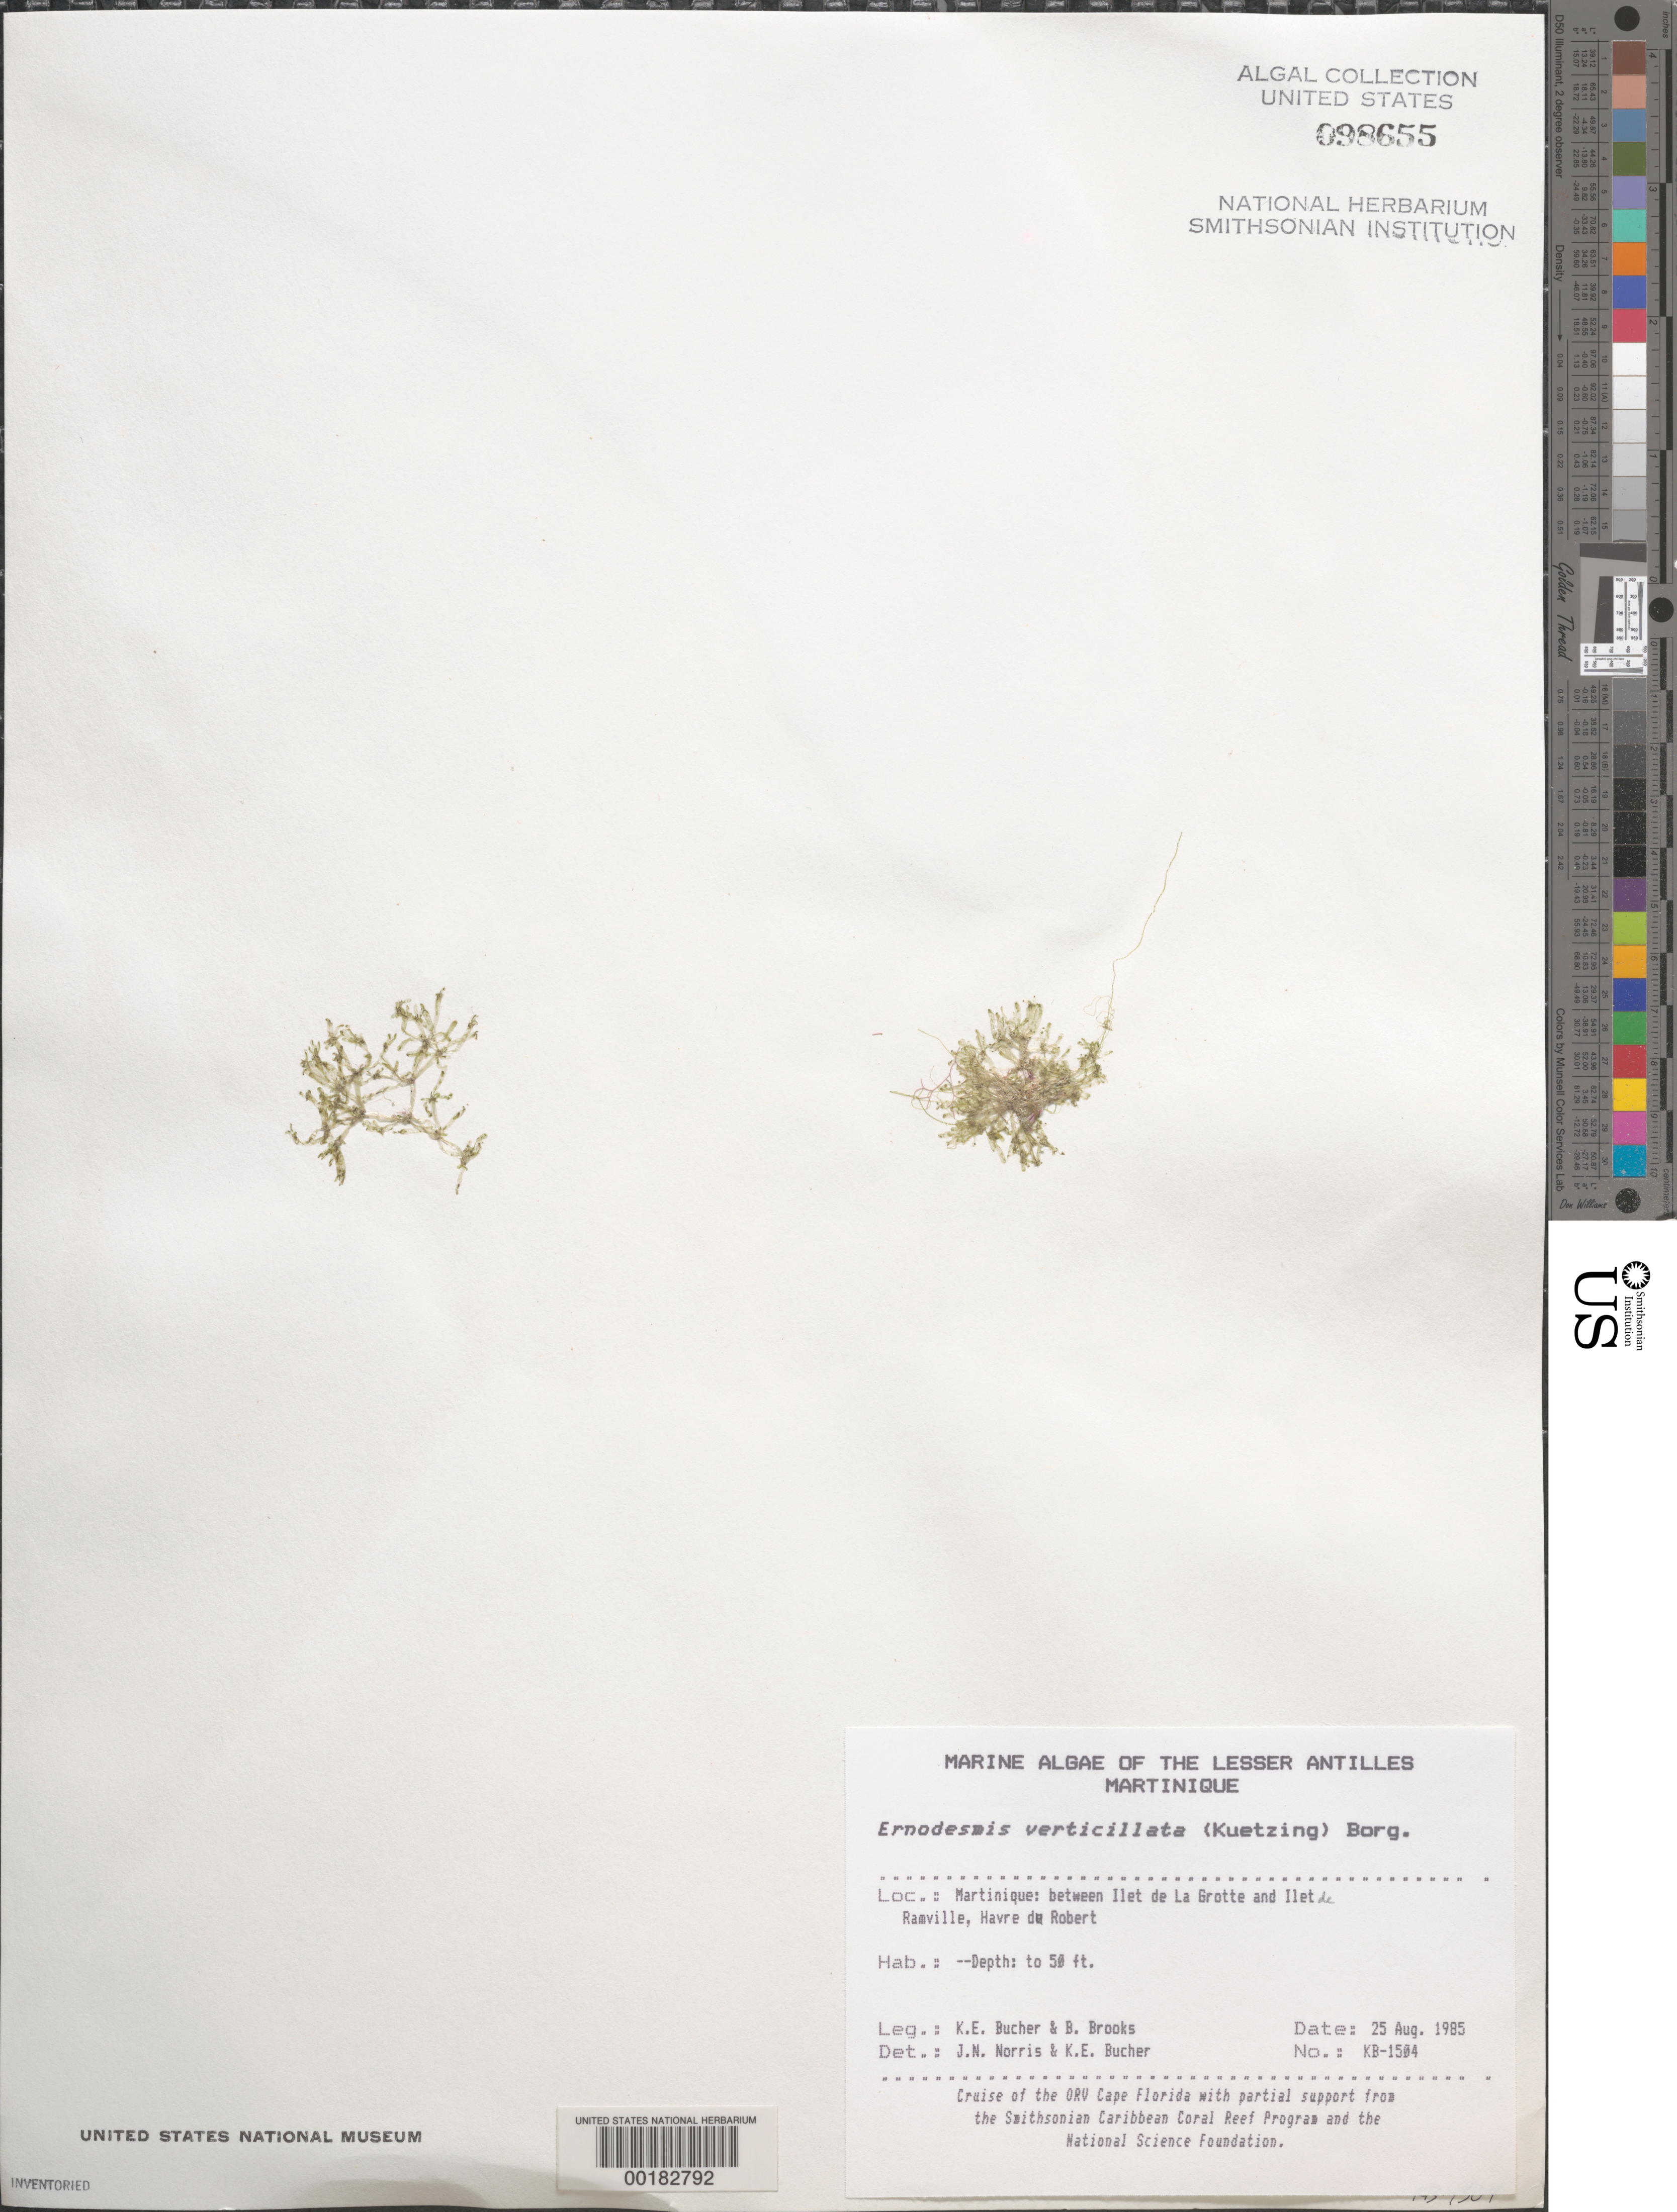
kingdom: Plantae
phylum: Chlorophyta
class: Ulvophyceae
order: Siphonocladales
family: Siphonocladaceae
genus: Ernodesmis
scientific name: Ernodesmis verticillata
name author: (Kütz.) Børgesen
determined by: Norris, J. N.; Bucher, K. E.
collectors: K. E. Bucher & B. Brooks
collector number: Kb-1504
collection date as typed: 25 Aug 1985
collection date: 1985-08-25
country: Martinique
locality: Between Ilet de la Grotte and Ilet de Ramville, Havre du Robert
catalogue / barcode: US 98655